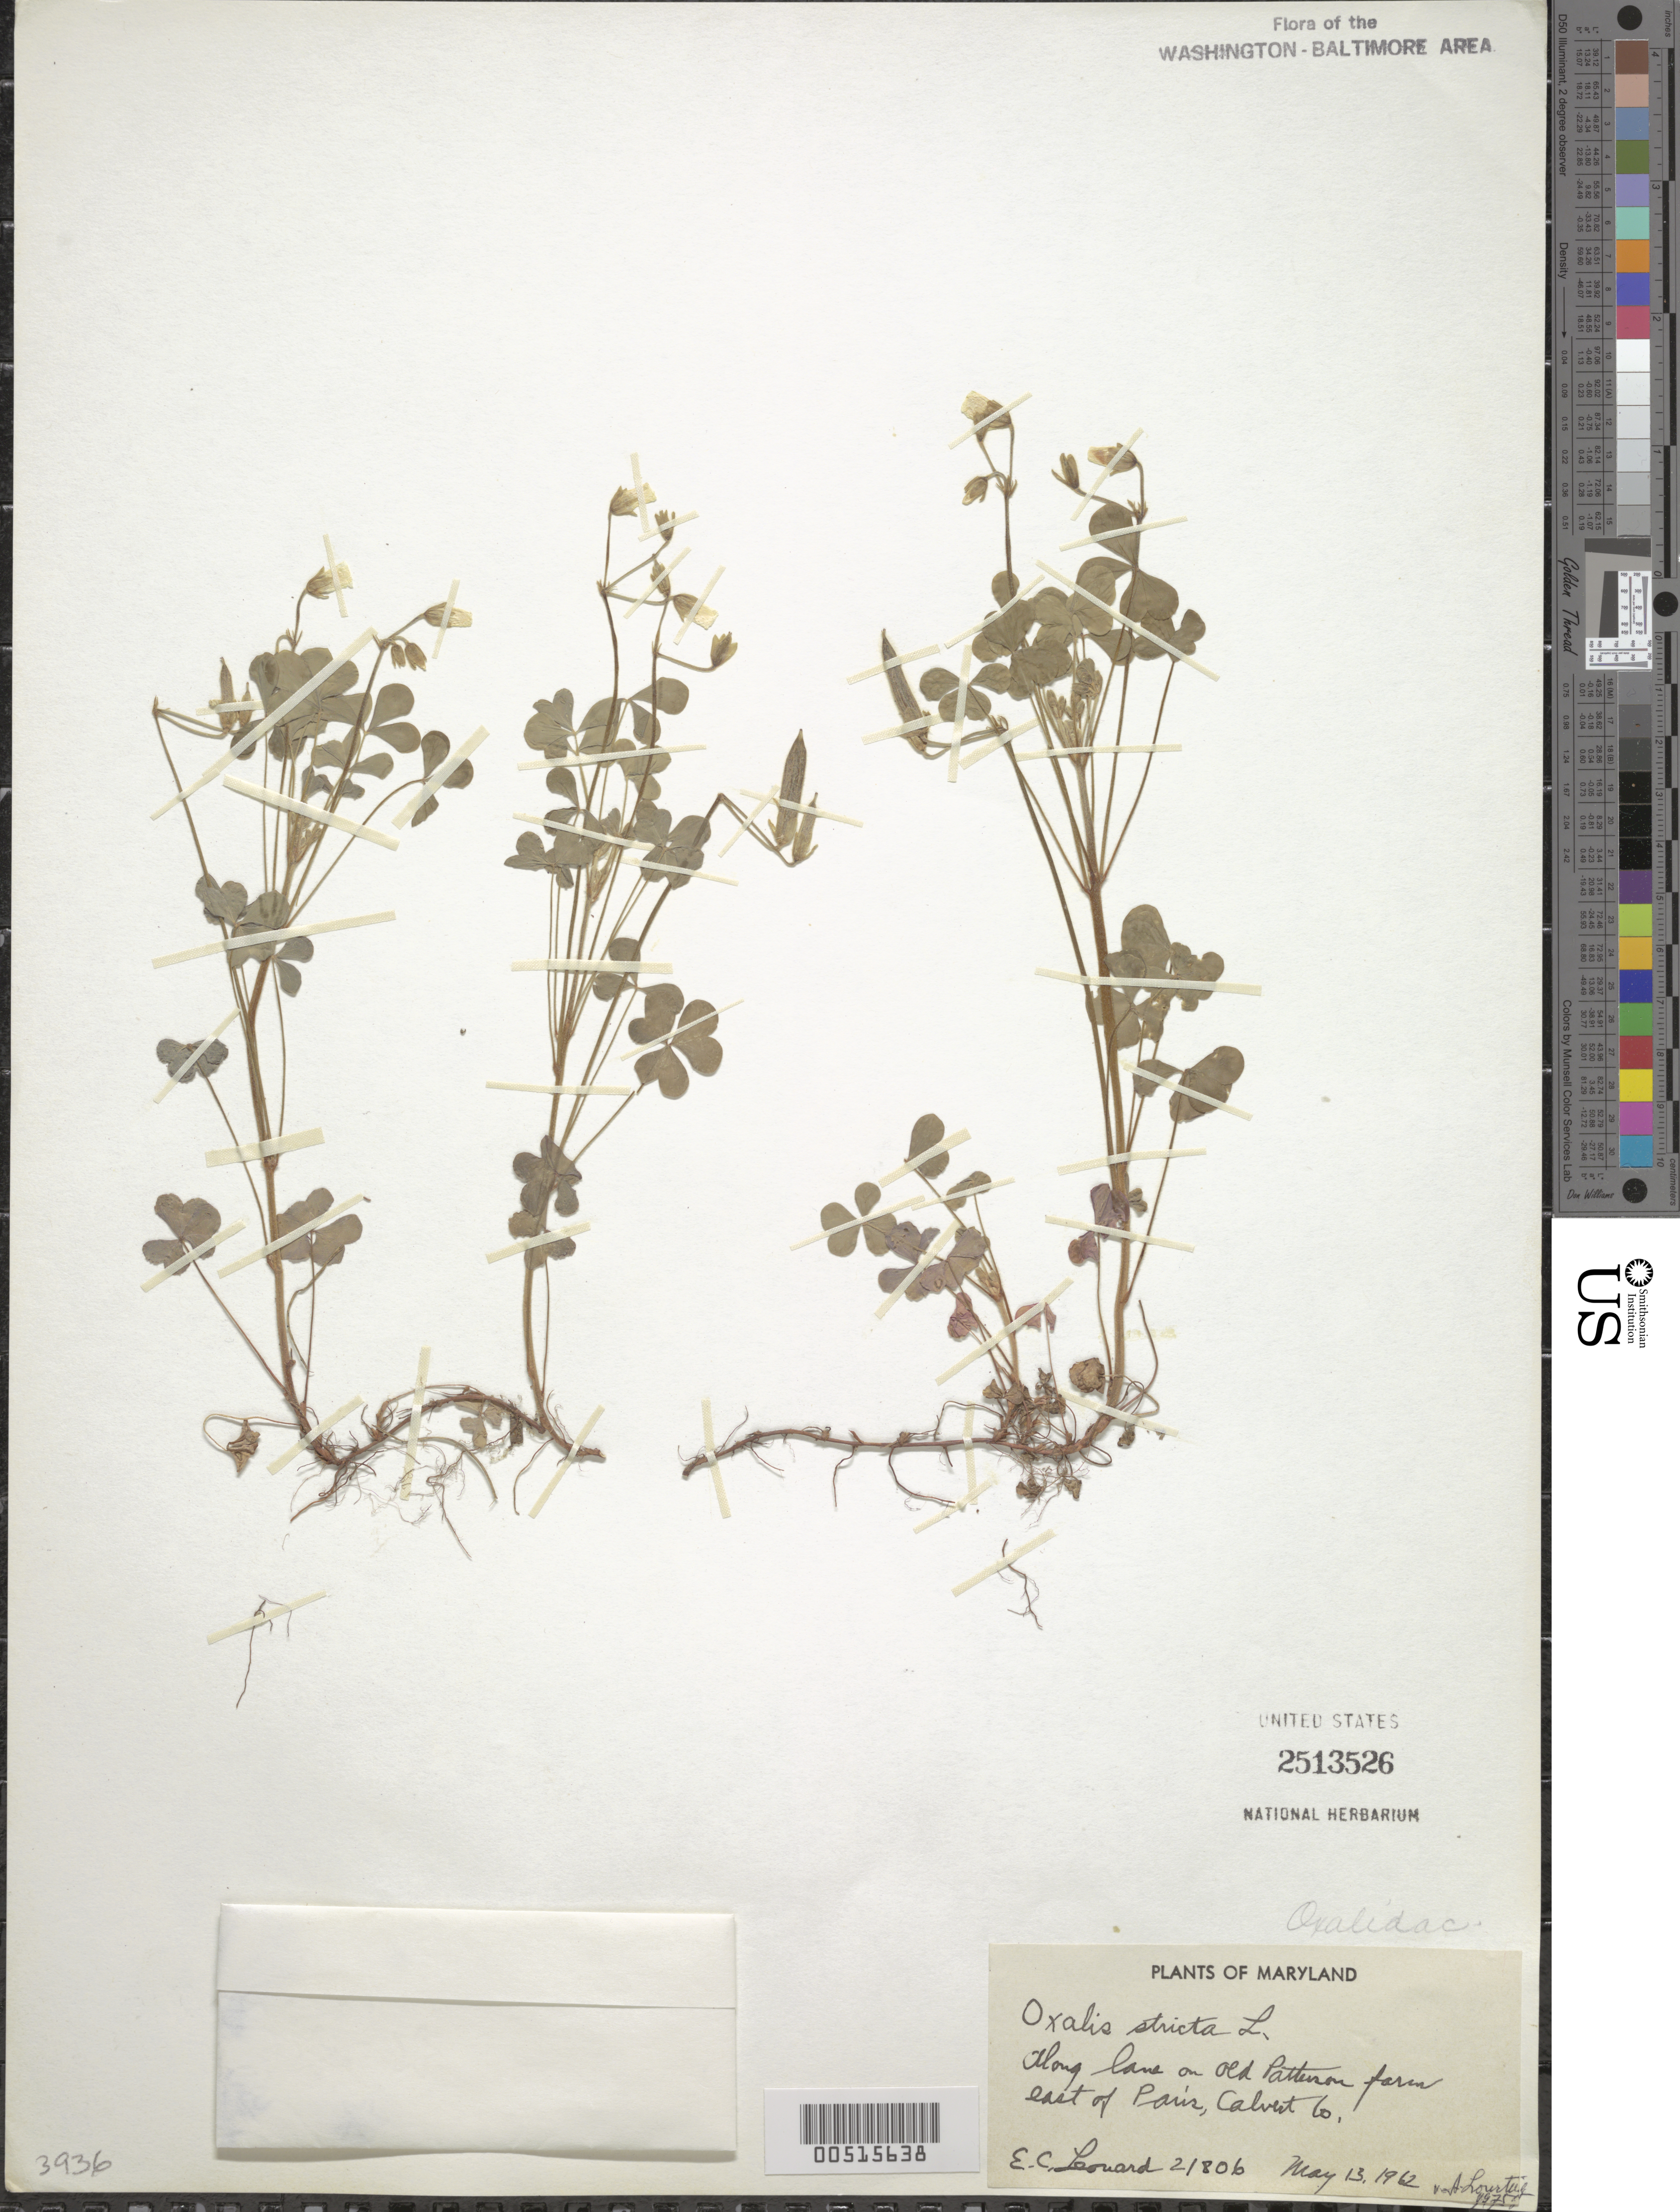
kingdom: Plantae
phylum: Tracheophyta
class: Magnoliopsida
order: Oxalidales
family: Oxalidaceae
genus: Oxalis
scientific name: Oxalis stricta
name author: L.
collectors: E. C. Leonard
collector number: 21806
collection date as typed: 13 May 1962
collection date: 1962-05-13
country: United States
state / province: Maryland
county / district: Calvert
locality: Paris, E of, Old Patterson Farm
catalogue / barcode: US 2513526